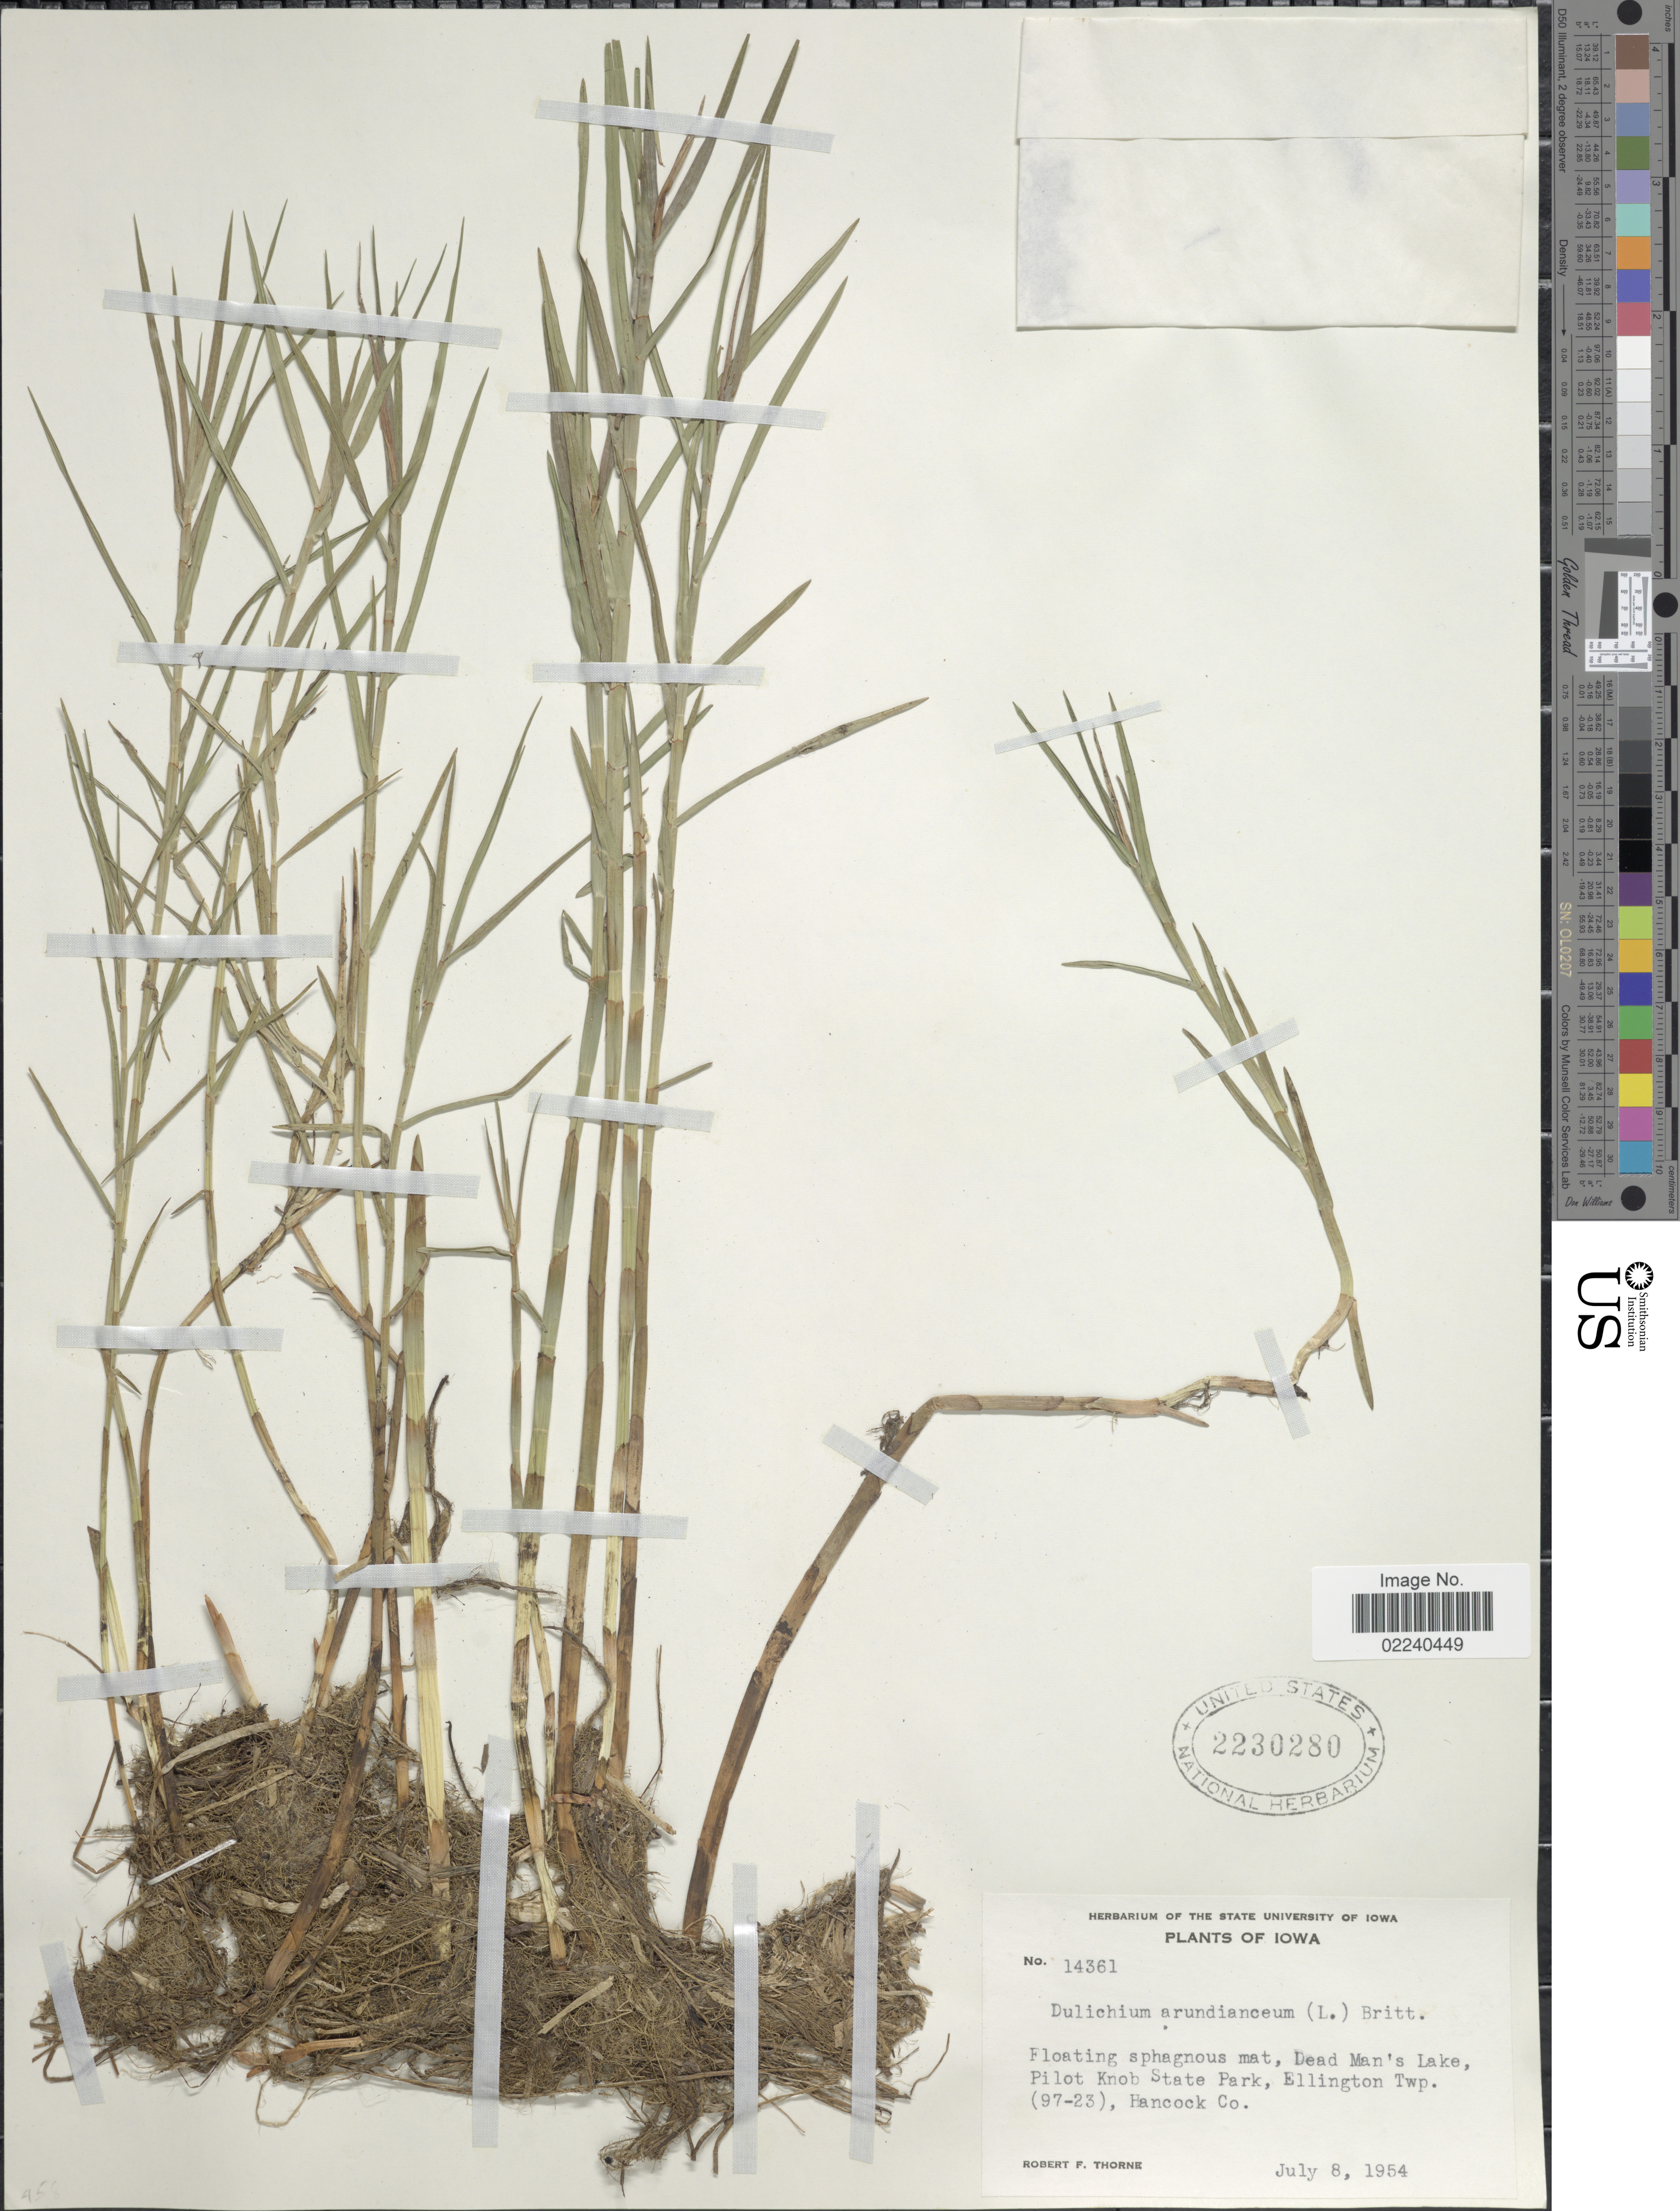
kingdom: Plantae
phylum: Tracheophyta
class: Liliopsida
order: Poales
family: Cyperaceae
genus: Dulichium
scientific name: Dulichium arundinaceum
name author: (L.) Britton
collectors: R. F. Thorne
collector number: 14361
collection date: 1954-07-08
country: United States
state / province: Iowa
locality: Dead Man's Lake, Pilot Knob State Park, Ellington Twp. (97-23), Hancock Co.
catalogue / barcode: US 2230280